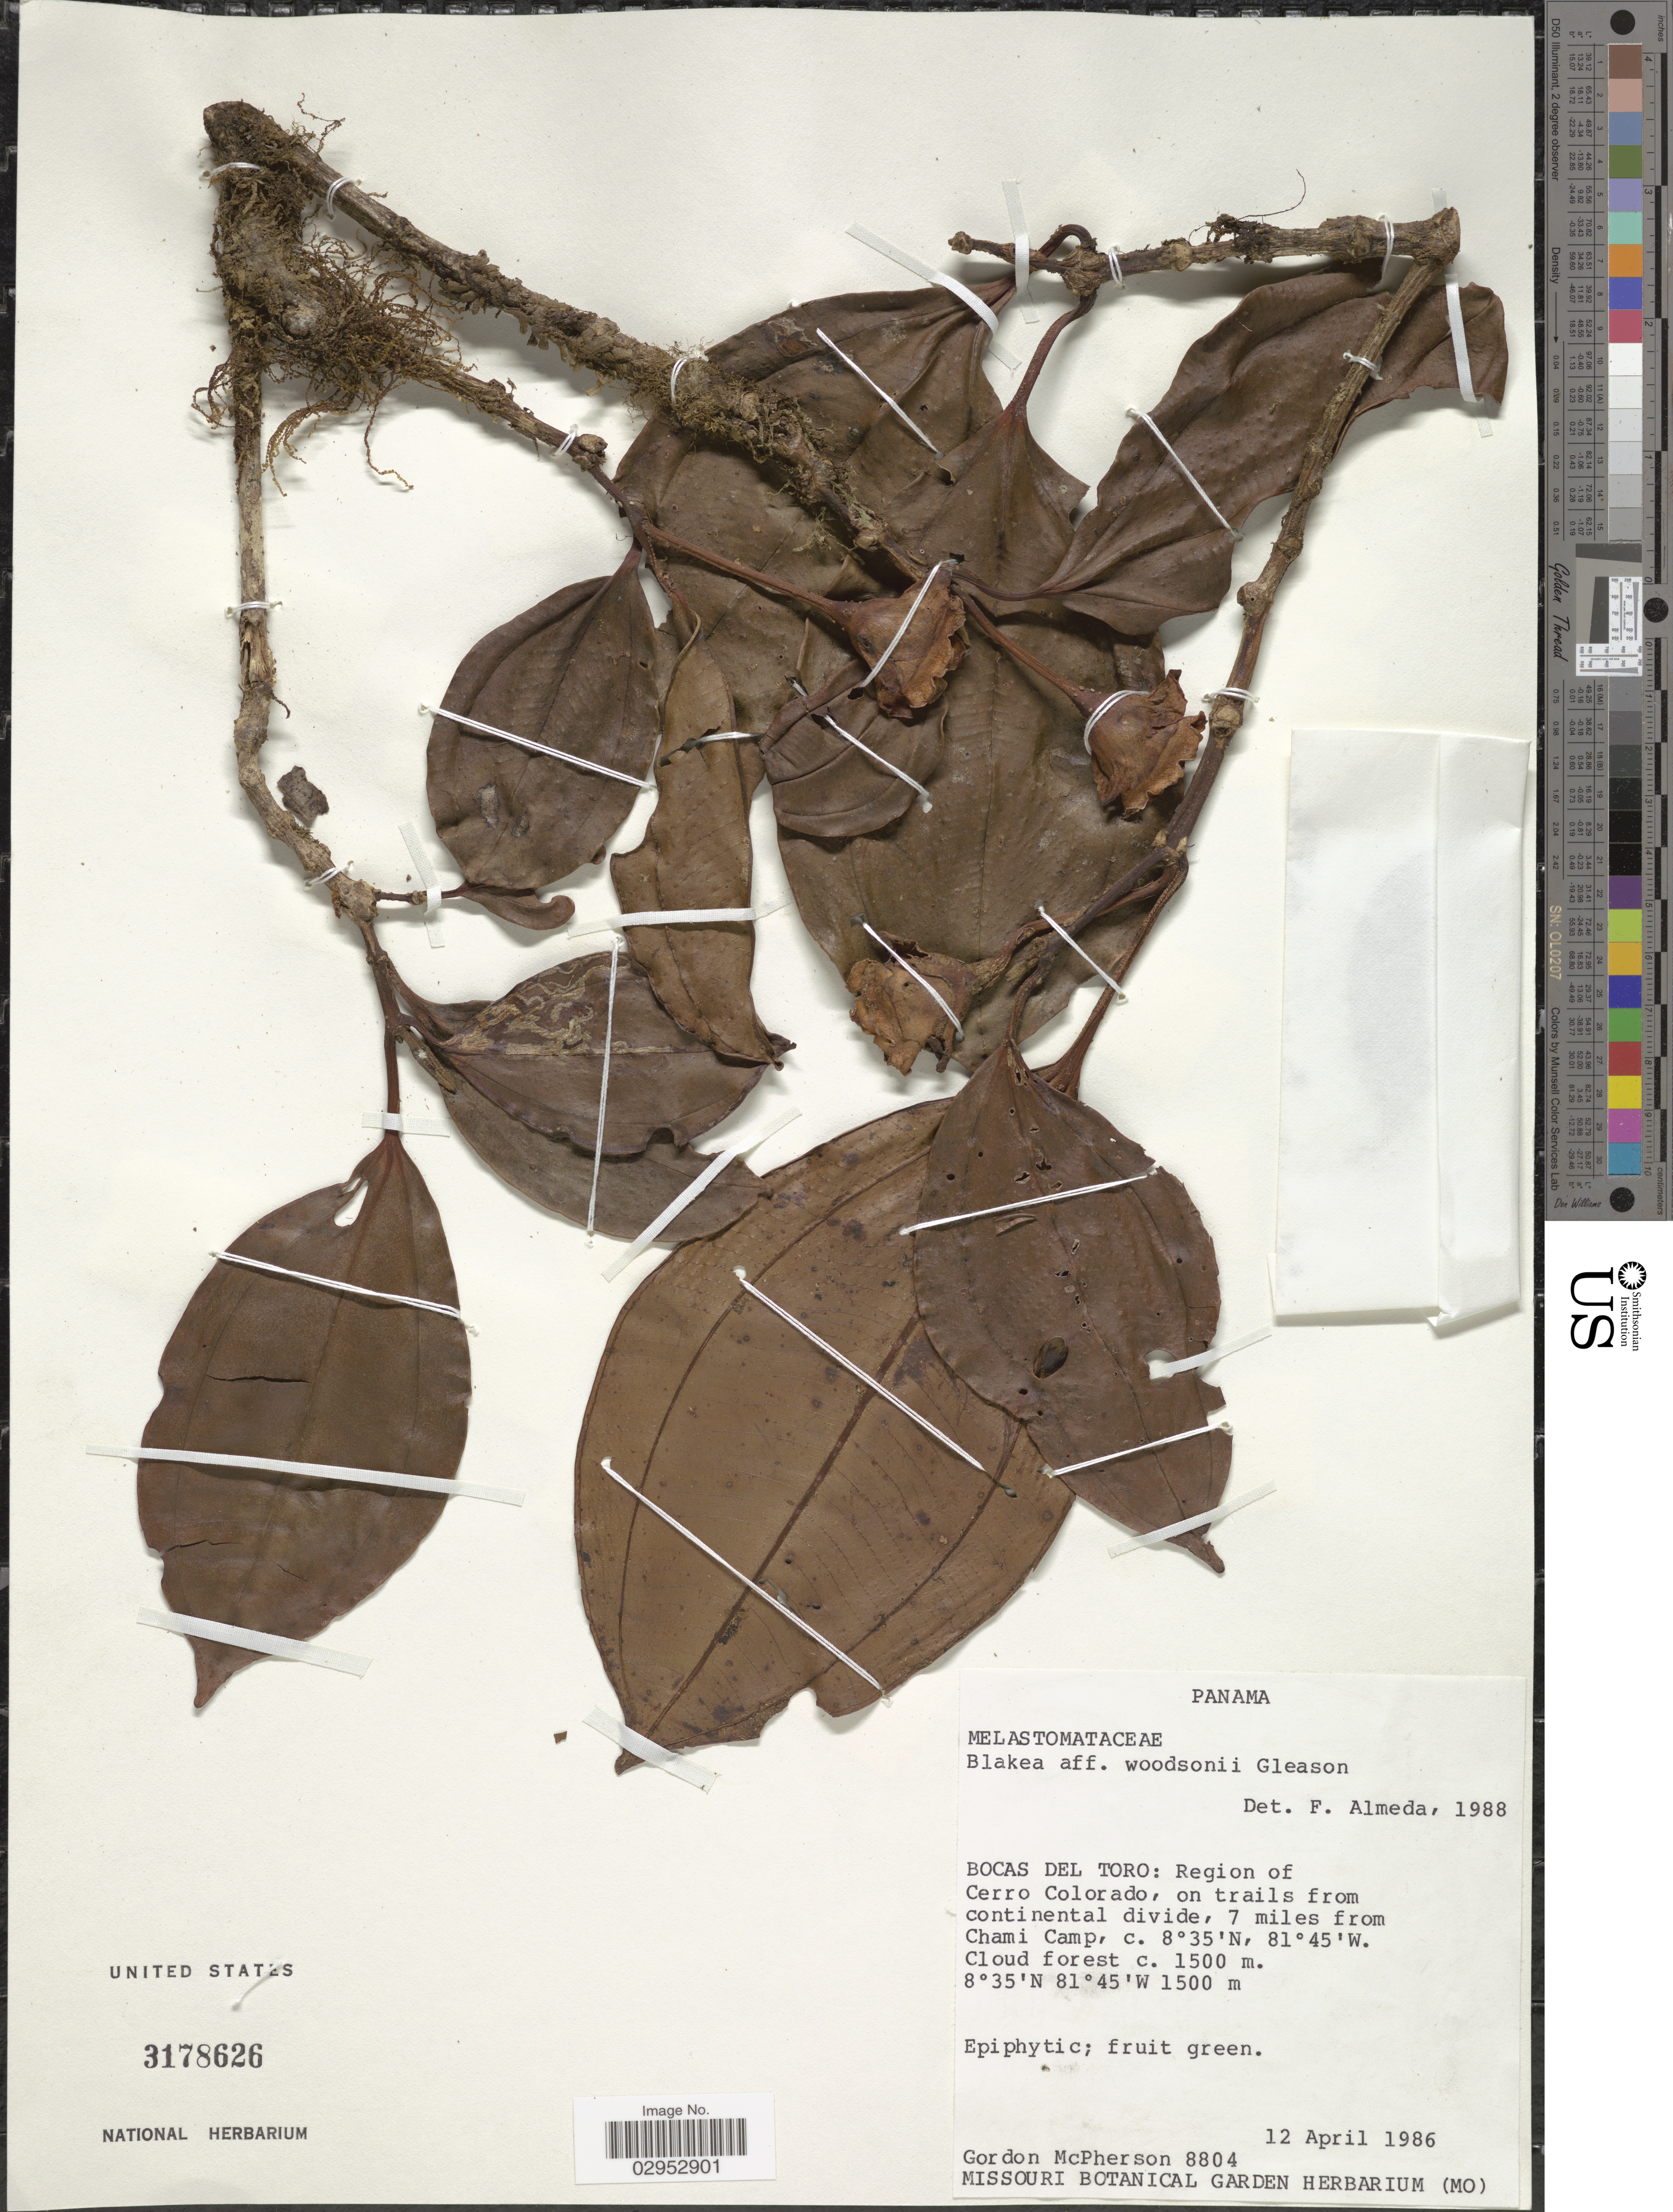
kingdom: Plantae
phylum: Tracheophyta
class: Magnoliopsida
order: Myrtales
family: Melastomataceae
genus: Blakea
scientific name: Blakea woodsonii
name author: Gleason in Woodson & Seibert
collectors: G. D. McPherson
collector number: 8804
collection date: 1986-04-12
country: Panama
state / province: Bocas del Toro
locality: Region of Cerro Colorado, on trails from continental divide, 7 miles from Chami Camp.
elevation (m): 1500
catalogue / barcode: US 3178626